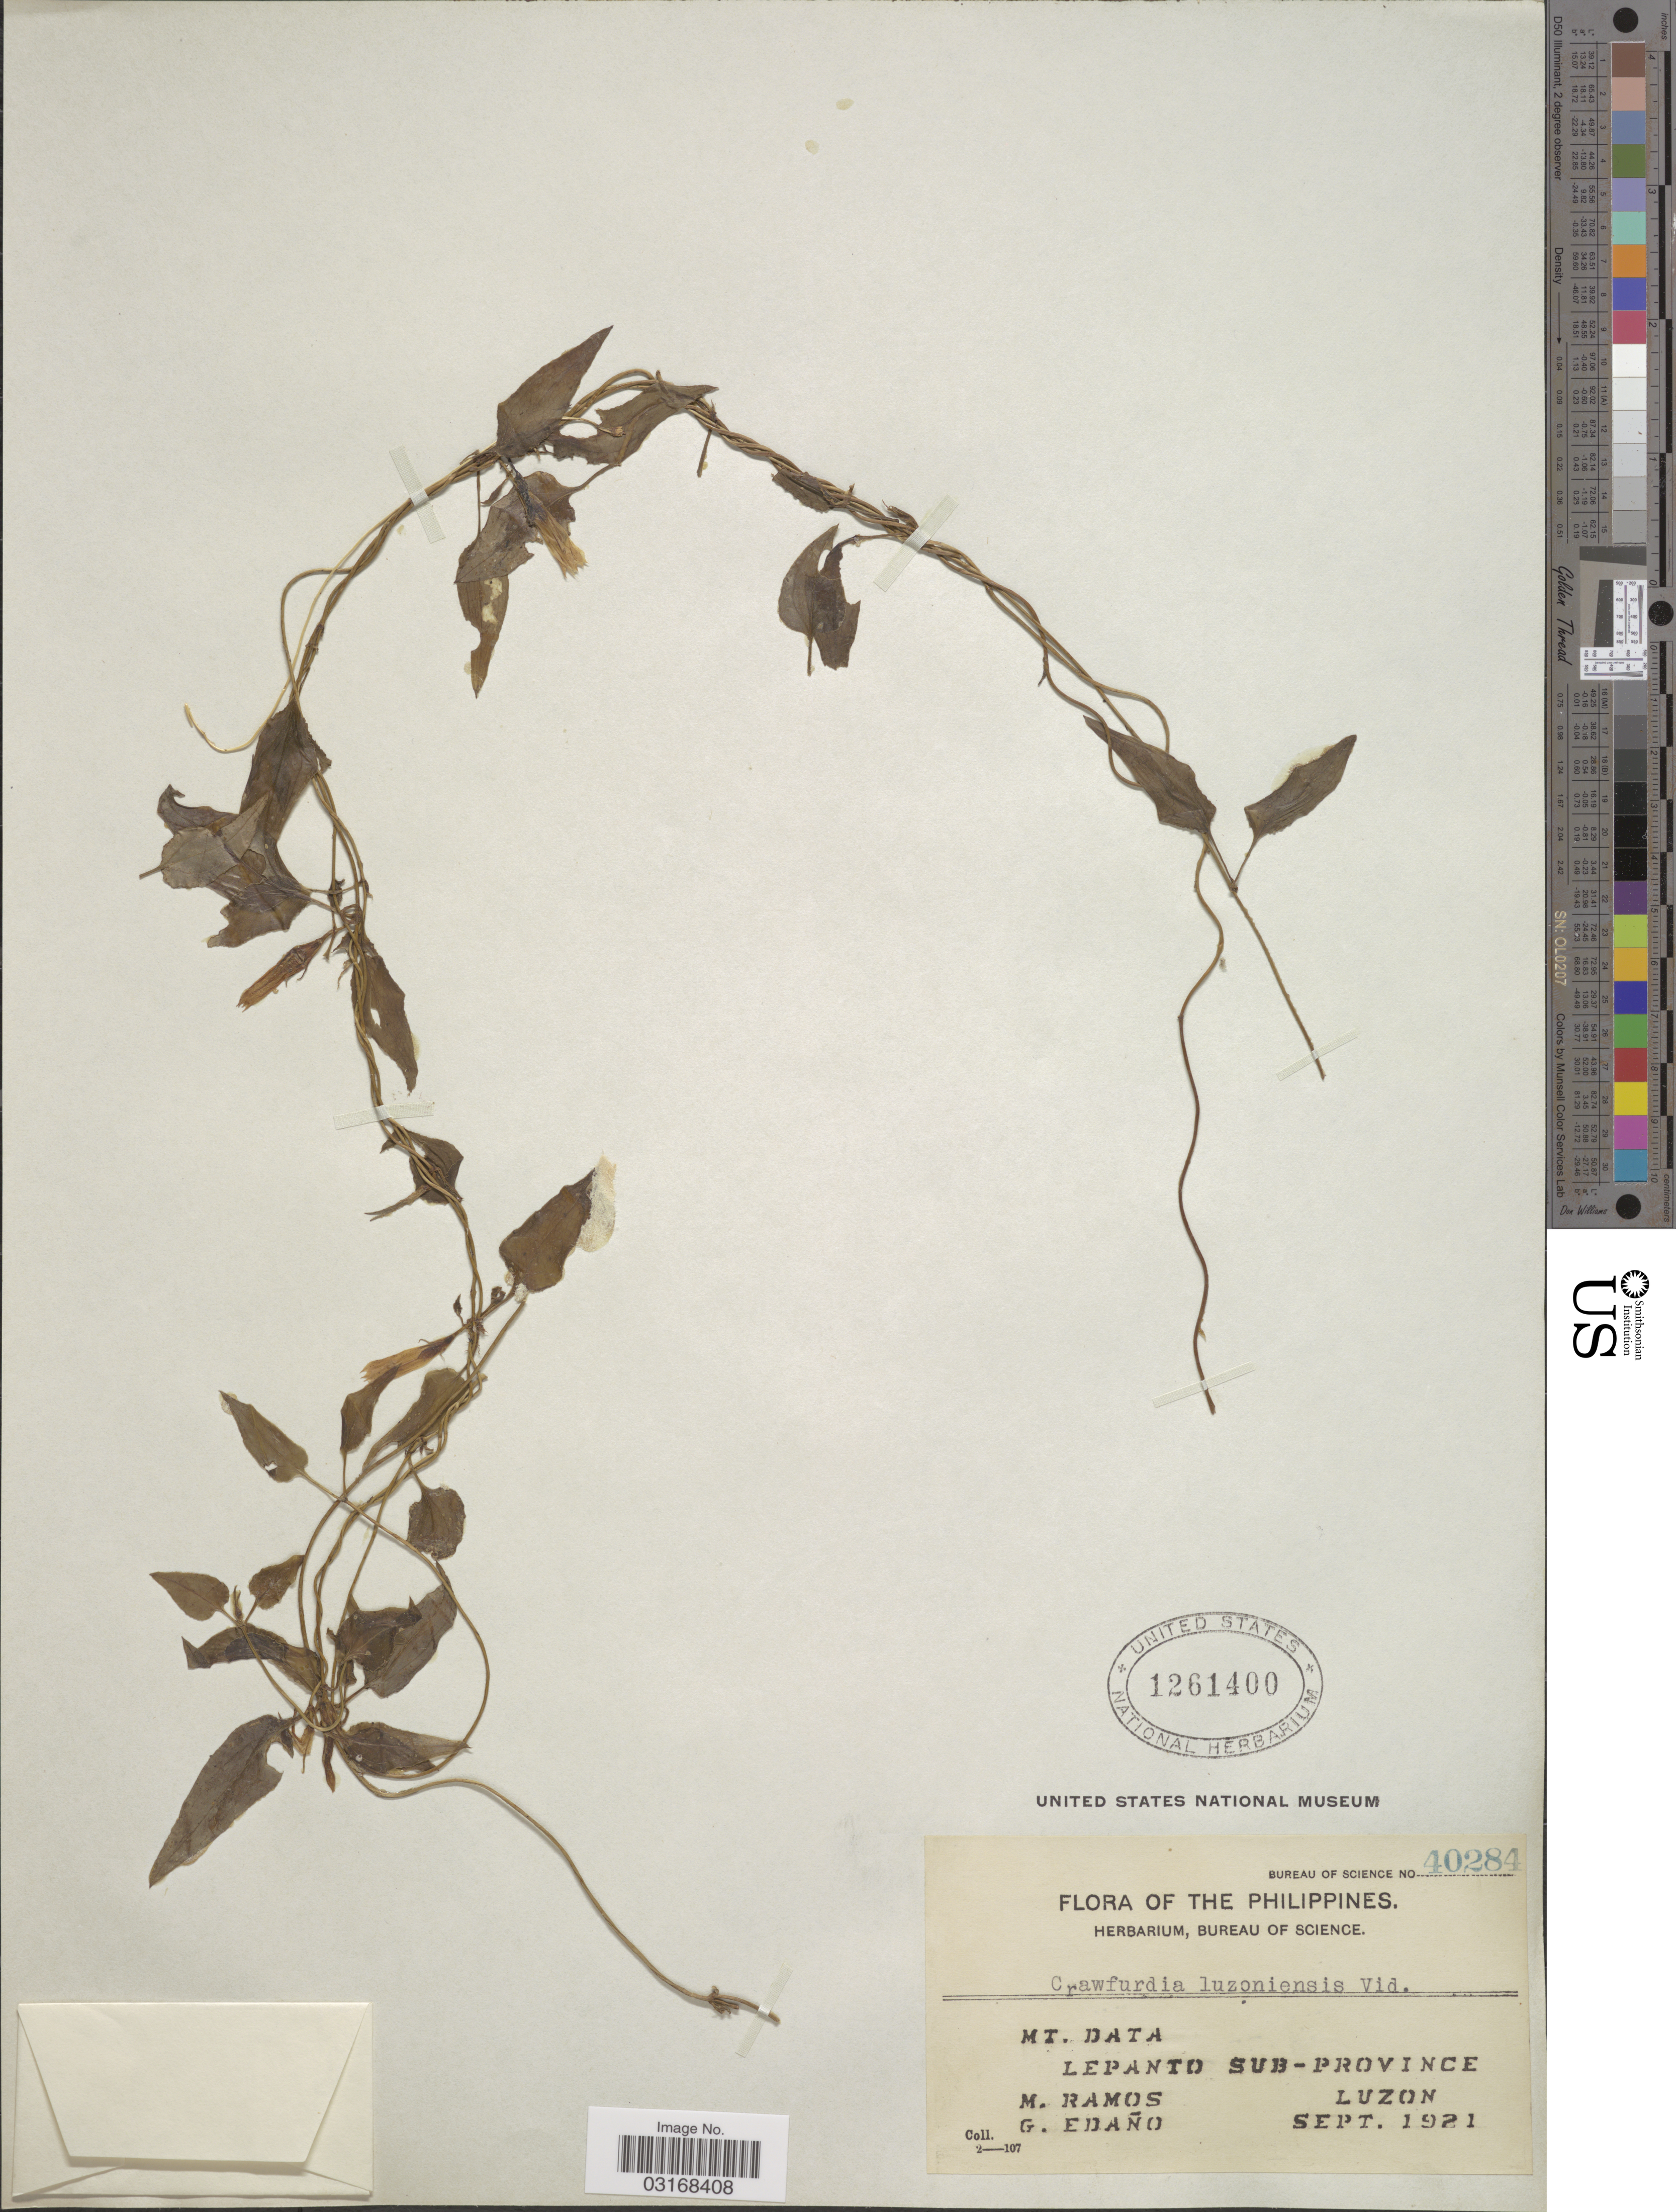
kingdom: Plantae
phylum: Tracheophyta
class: Magnoliopsida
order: Gentianales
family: Gentianaceae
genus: Crawfurdia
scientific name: Crawfurdia luzonensis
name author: Vidal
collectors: M. Ramos & G. Edaño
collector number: Bureau of Science 40284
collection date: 1921-09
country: Philippines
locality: Mt. Data. Lepanto Sub-province. Luzon.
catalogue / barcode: US 1261400